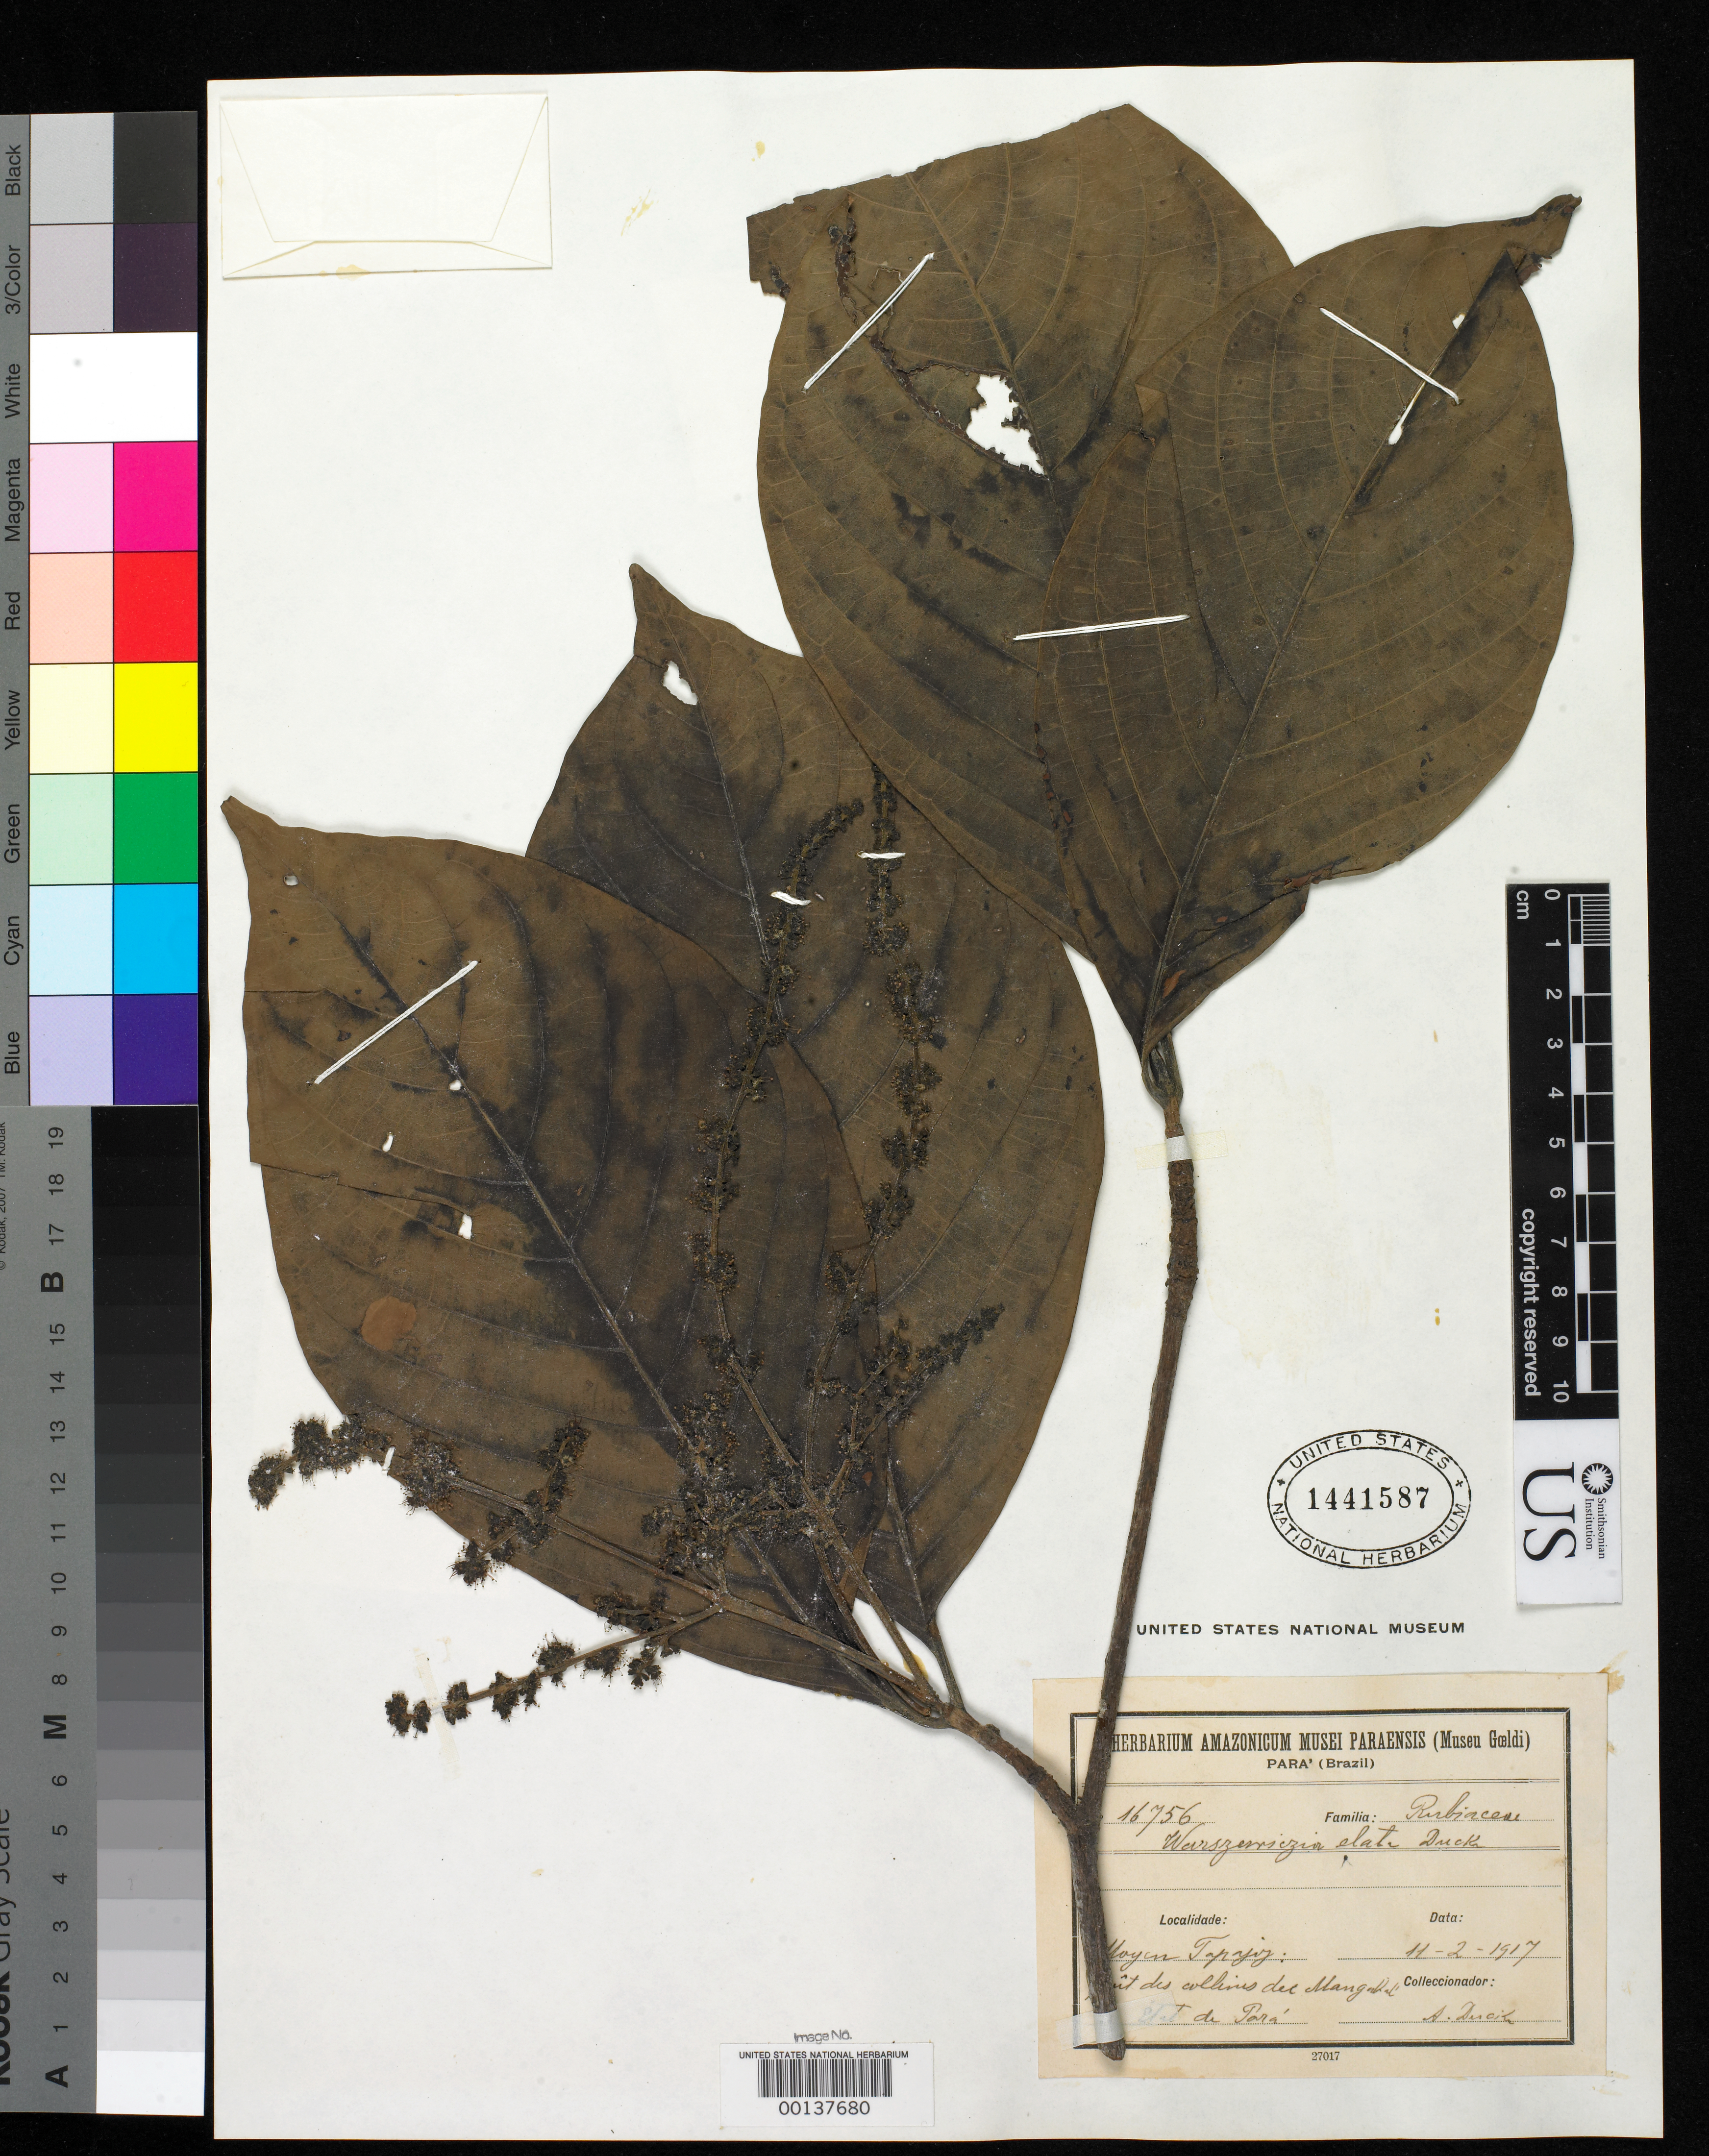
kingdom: Plantae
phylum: Tracheophyta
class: Magnoliopsida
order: Gentianales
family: Rubiaceae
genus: Warszewiczia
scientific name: Warszewiczia elata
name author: Ducke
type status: Isotype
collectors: A. Ducke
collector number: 16756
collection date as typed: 11 Feb 1917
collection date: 1917-02-11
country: Brazil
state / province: Pará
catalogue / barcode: US 1441587